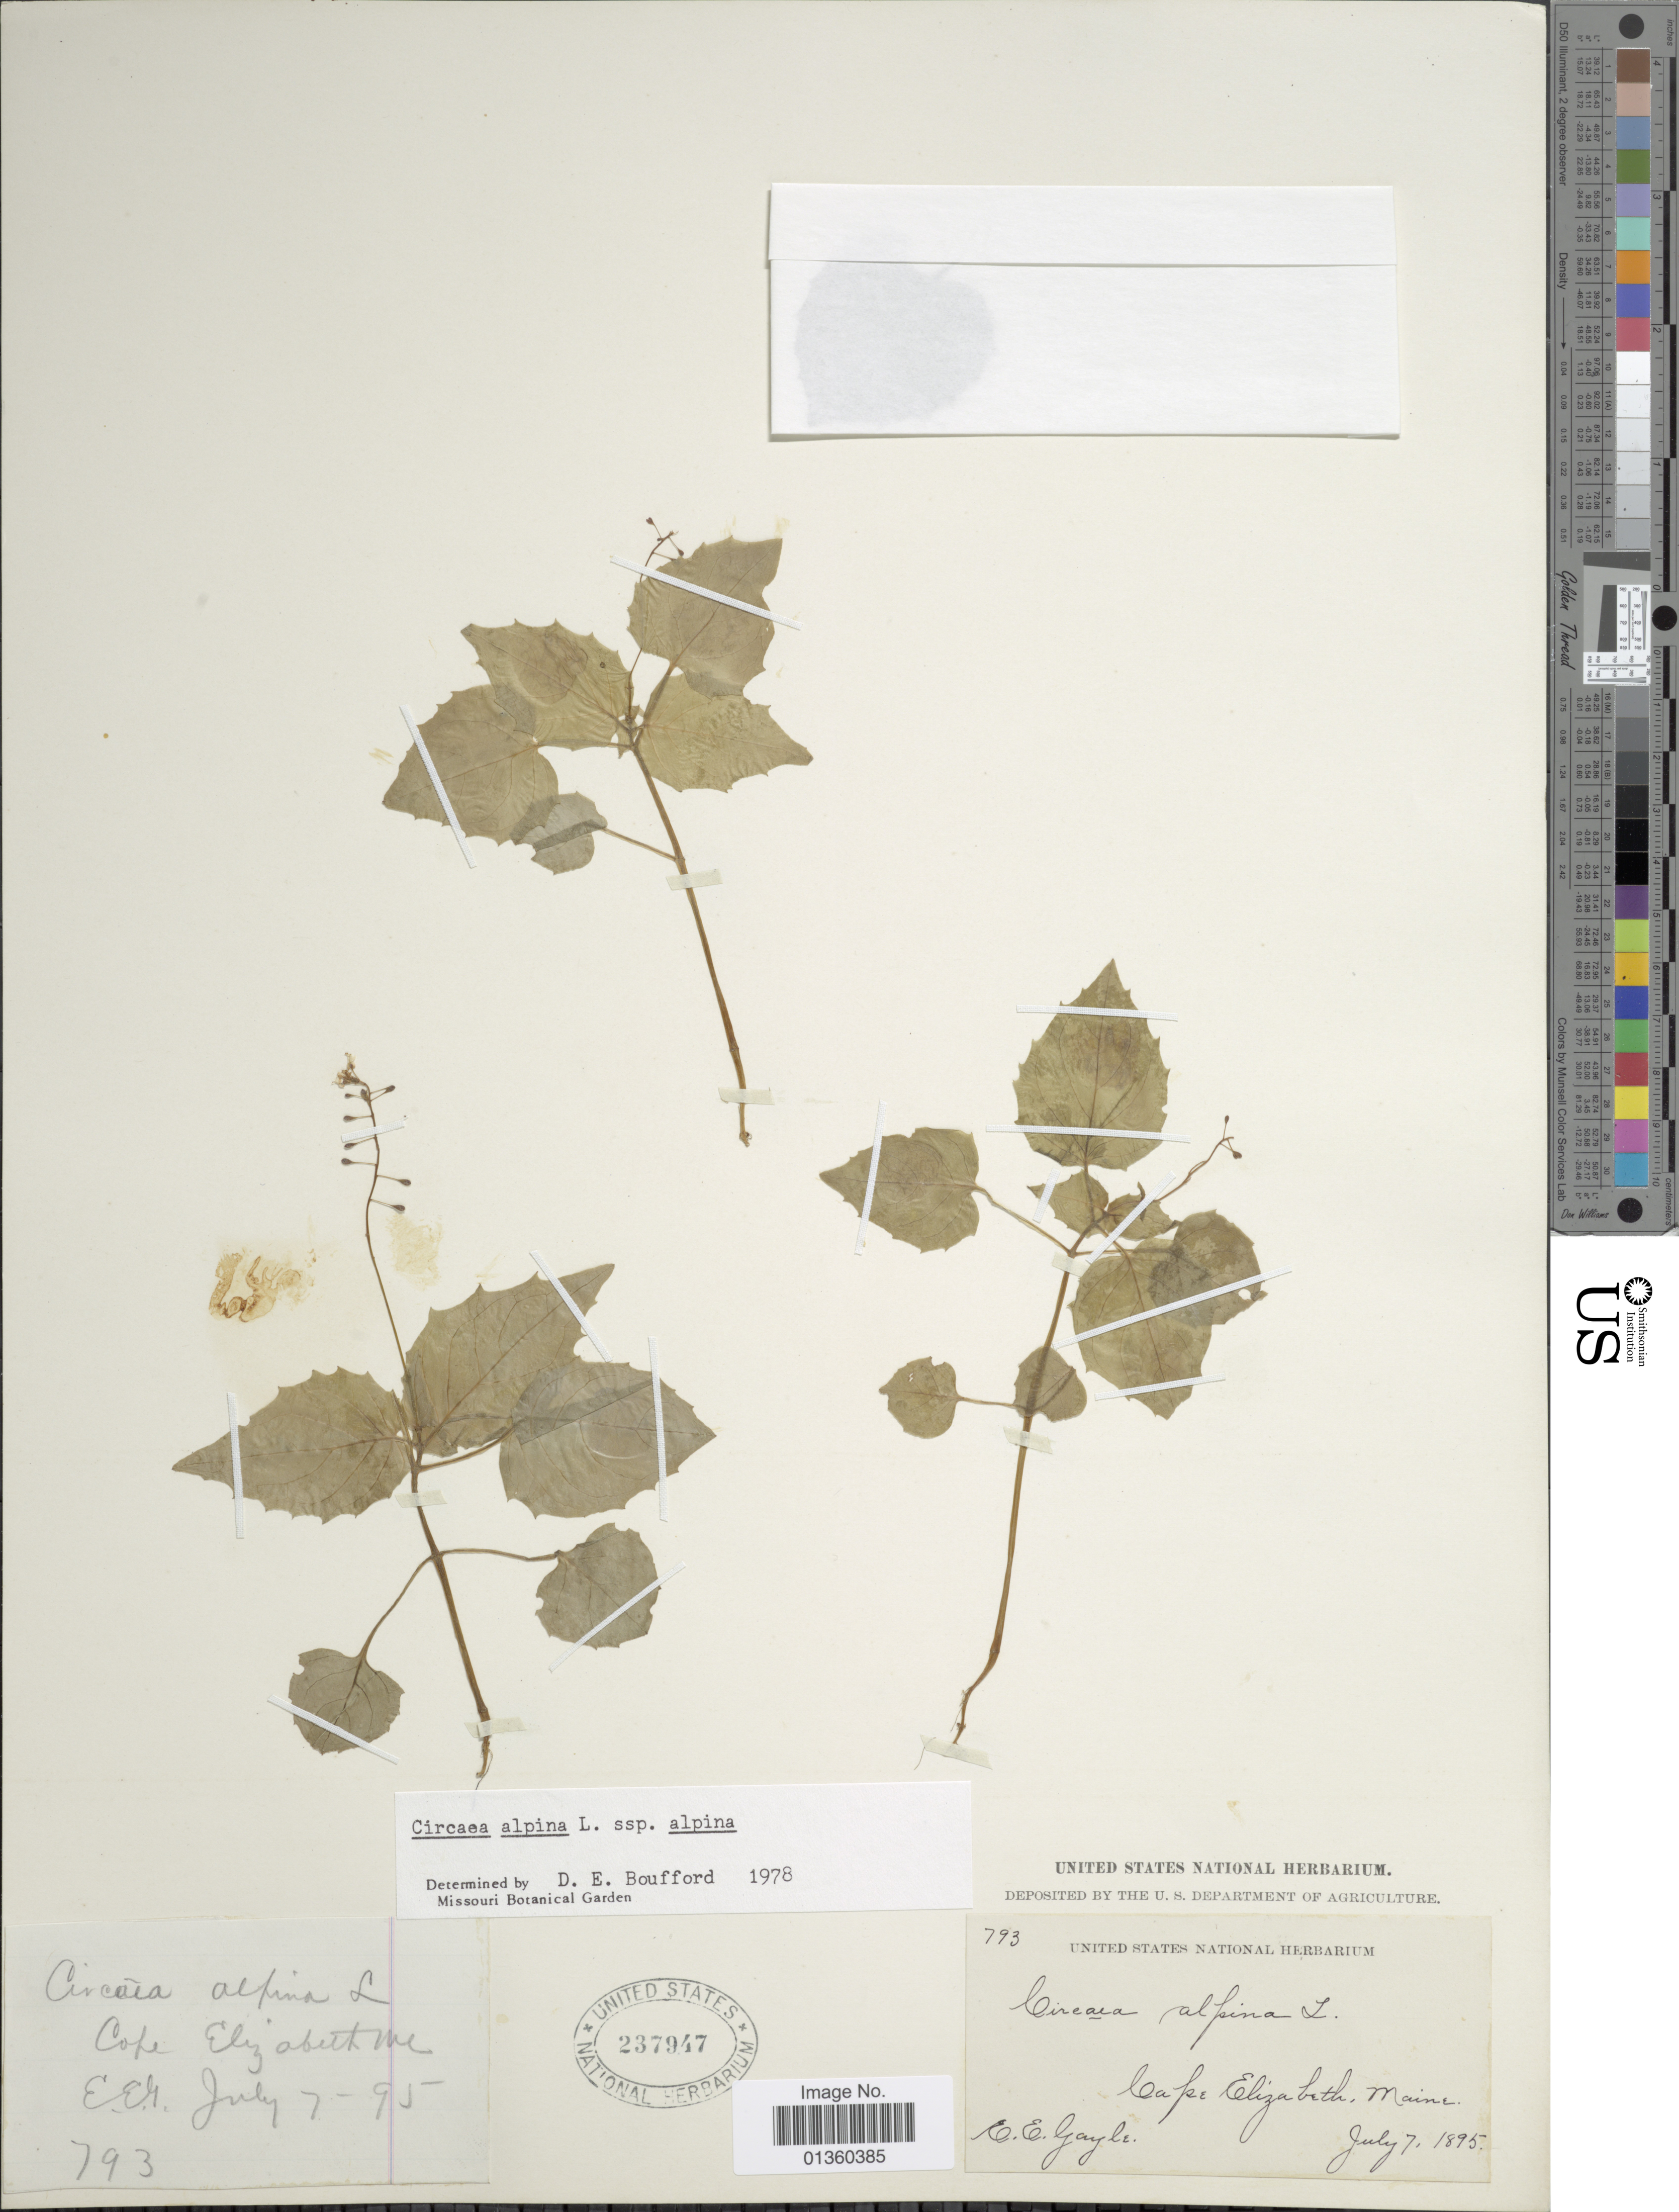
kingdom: Plantae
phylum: Tracheophyta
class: Magnoliopsida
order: Myrtales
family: Onagraceae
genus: Circaea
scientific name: Circaea alpina subsp. alpina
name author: L.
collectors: E. Gayle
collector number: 793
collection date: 1895-07-07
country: United States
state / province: Maine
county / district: Cumberland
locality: Cape Elizabeth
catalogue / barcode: US 237947